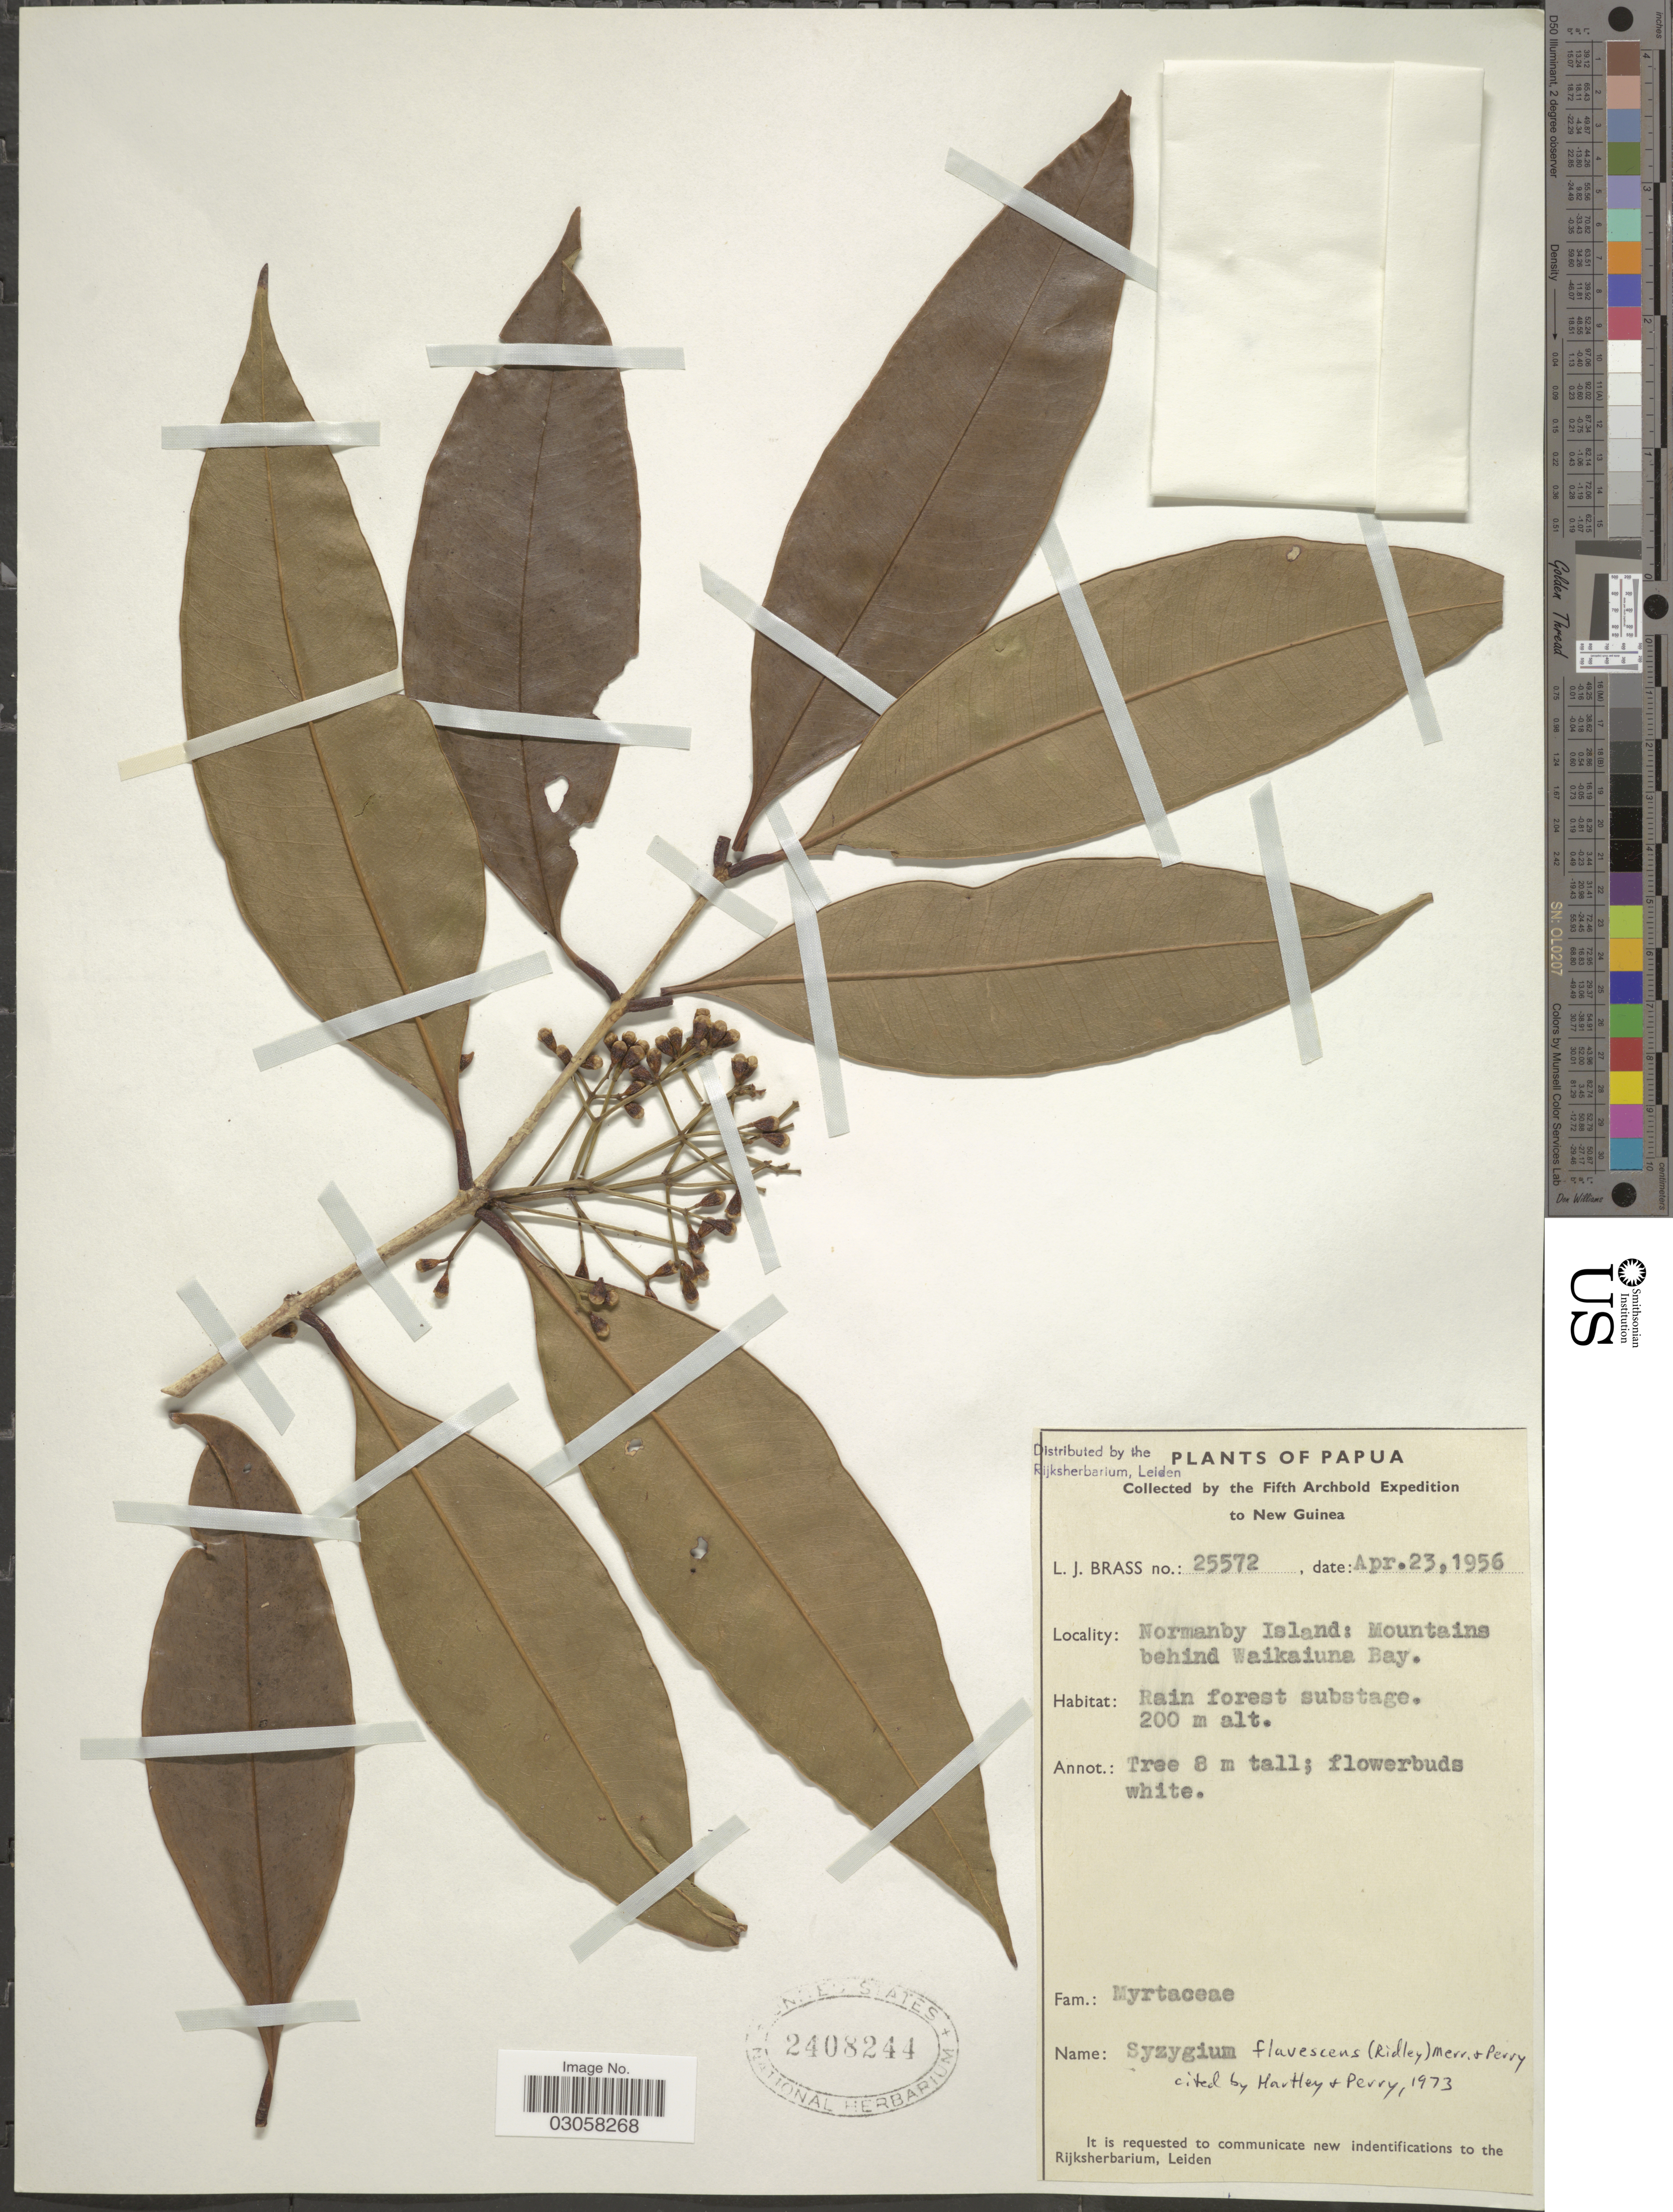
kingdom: Plantae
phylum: Tracheophyta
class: Magnoliopsida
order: Myrtales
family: Myrtaceae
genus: Syzygium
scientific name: Syzygium flavescens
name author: Merr. & L.M. Perry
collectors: L. J. Brass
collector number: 25572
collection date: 1956-04-23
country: Papua New Guinea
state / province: Milne Bay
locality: Papua. New Guinea. Normanby Island: Mountains behind Waikaiuna Bay.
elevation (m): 200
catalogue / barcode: US 2408244